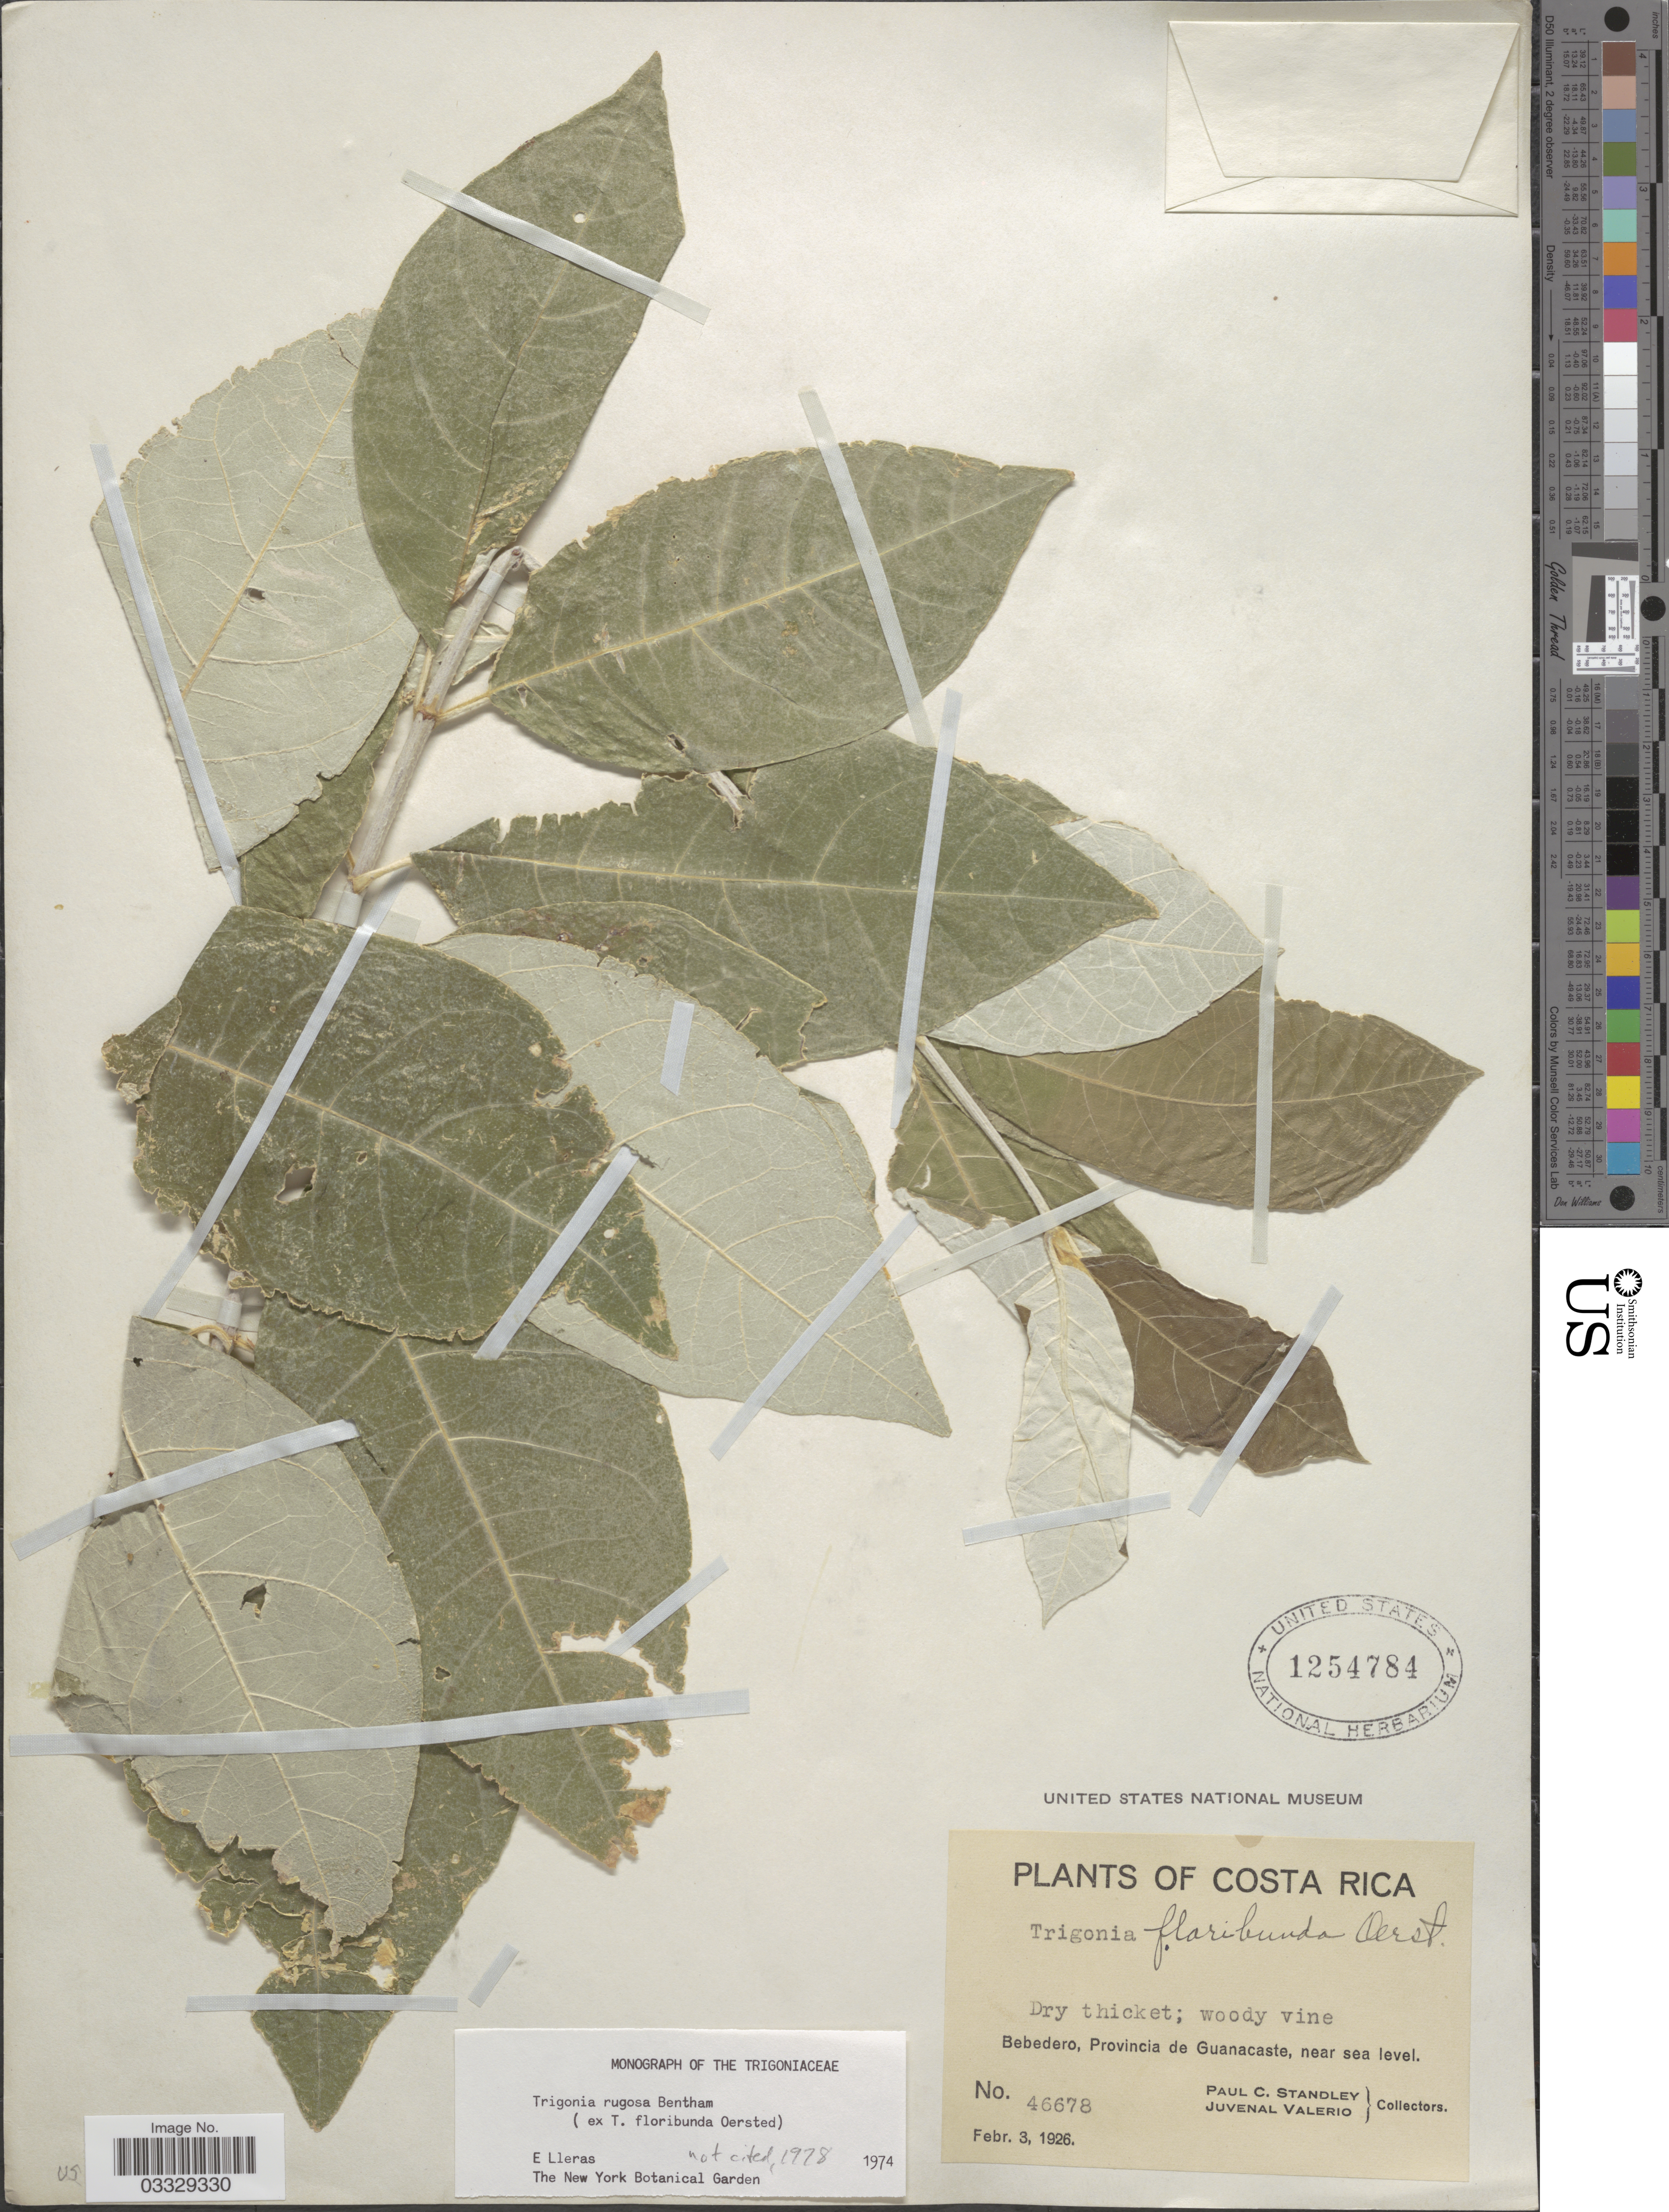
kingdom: Plantae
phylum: Tracheophyta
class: Magnoliopsida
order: Malpighiales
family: Trigoniaceae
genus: Trigonia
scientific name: Trigonia rugosa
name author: Benth.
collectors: P. C. Standley & J. Valerio R.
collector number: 46678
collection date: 1926-02-03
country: Costa Rica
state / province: Guanacaste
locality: Bebedero.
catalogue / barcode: US 1254784